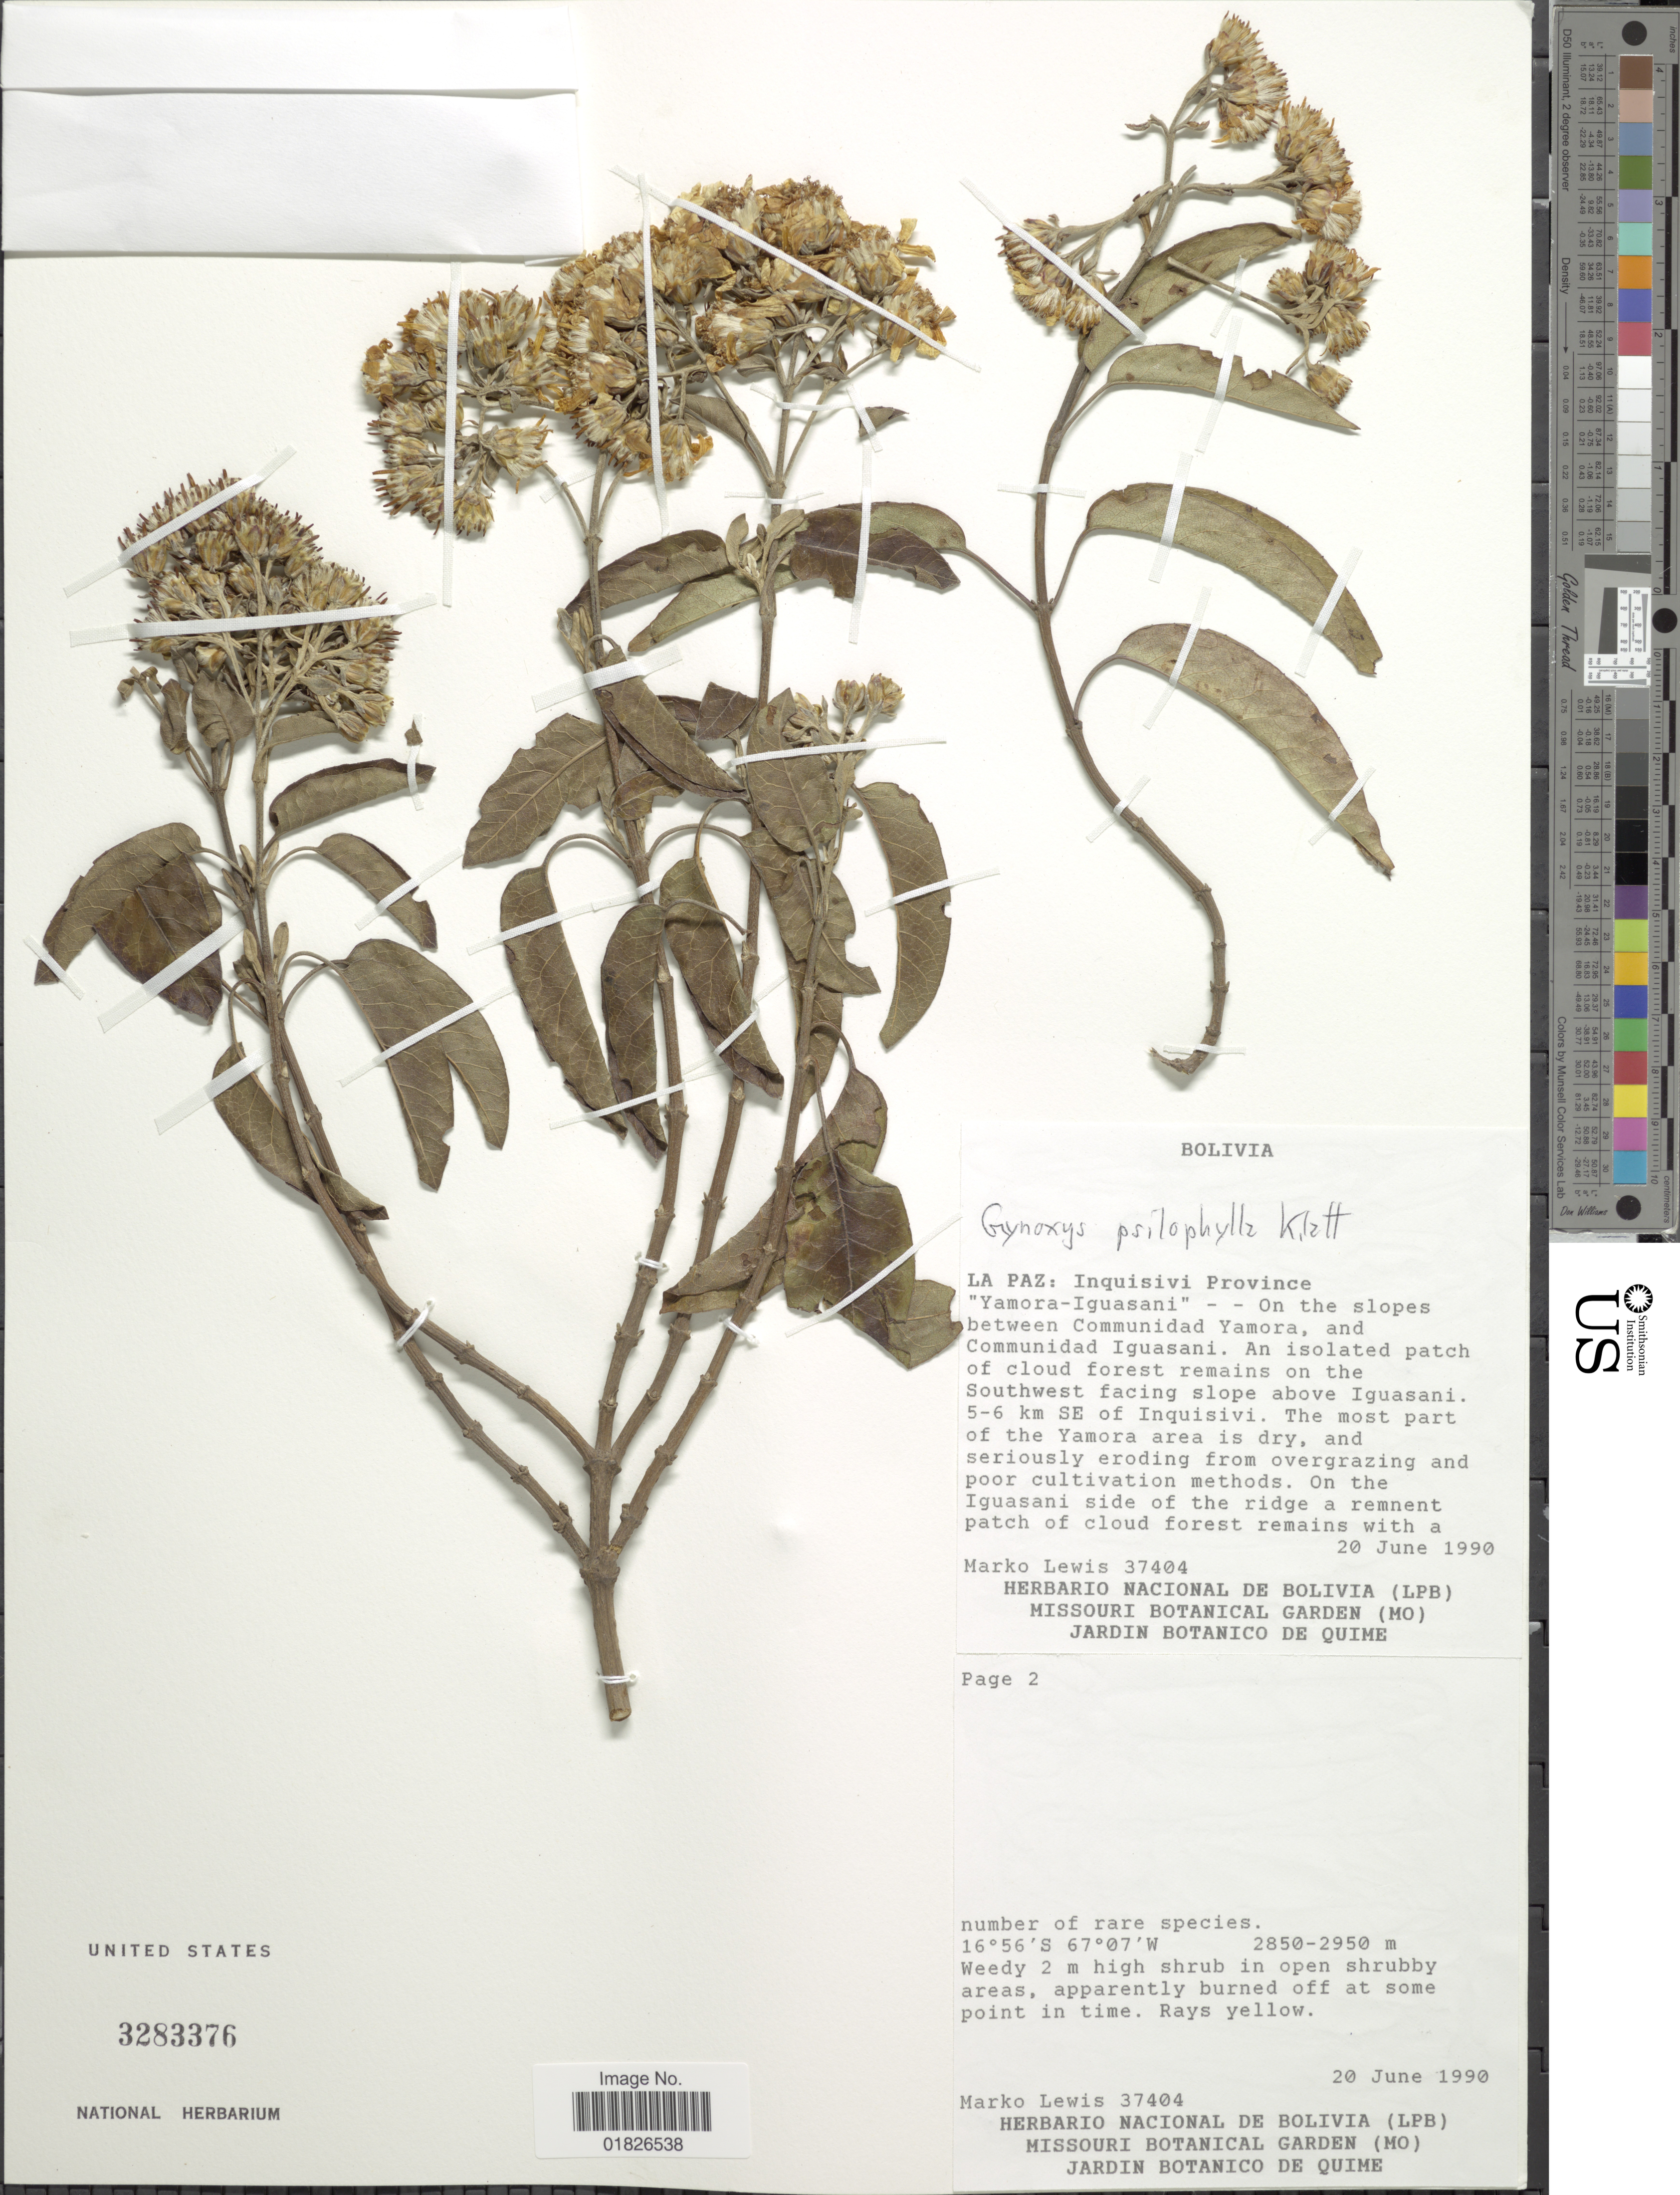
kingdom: Plantae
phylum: Tracheophyta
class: Magnoliopsida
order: Asterales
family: Asteraceae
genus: Gynoxys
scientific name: Gynoxys psilophylla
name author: Klatt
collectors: M. A. Lewis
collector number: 37404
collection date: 1990-06-20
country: Bolivia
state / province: La Paz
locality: Inquisivi Province, Yamora-Iguasani, on the slopes between Communidad Yamora, and Communidad Iguasani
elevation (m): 2850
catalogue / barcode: US 3283376